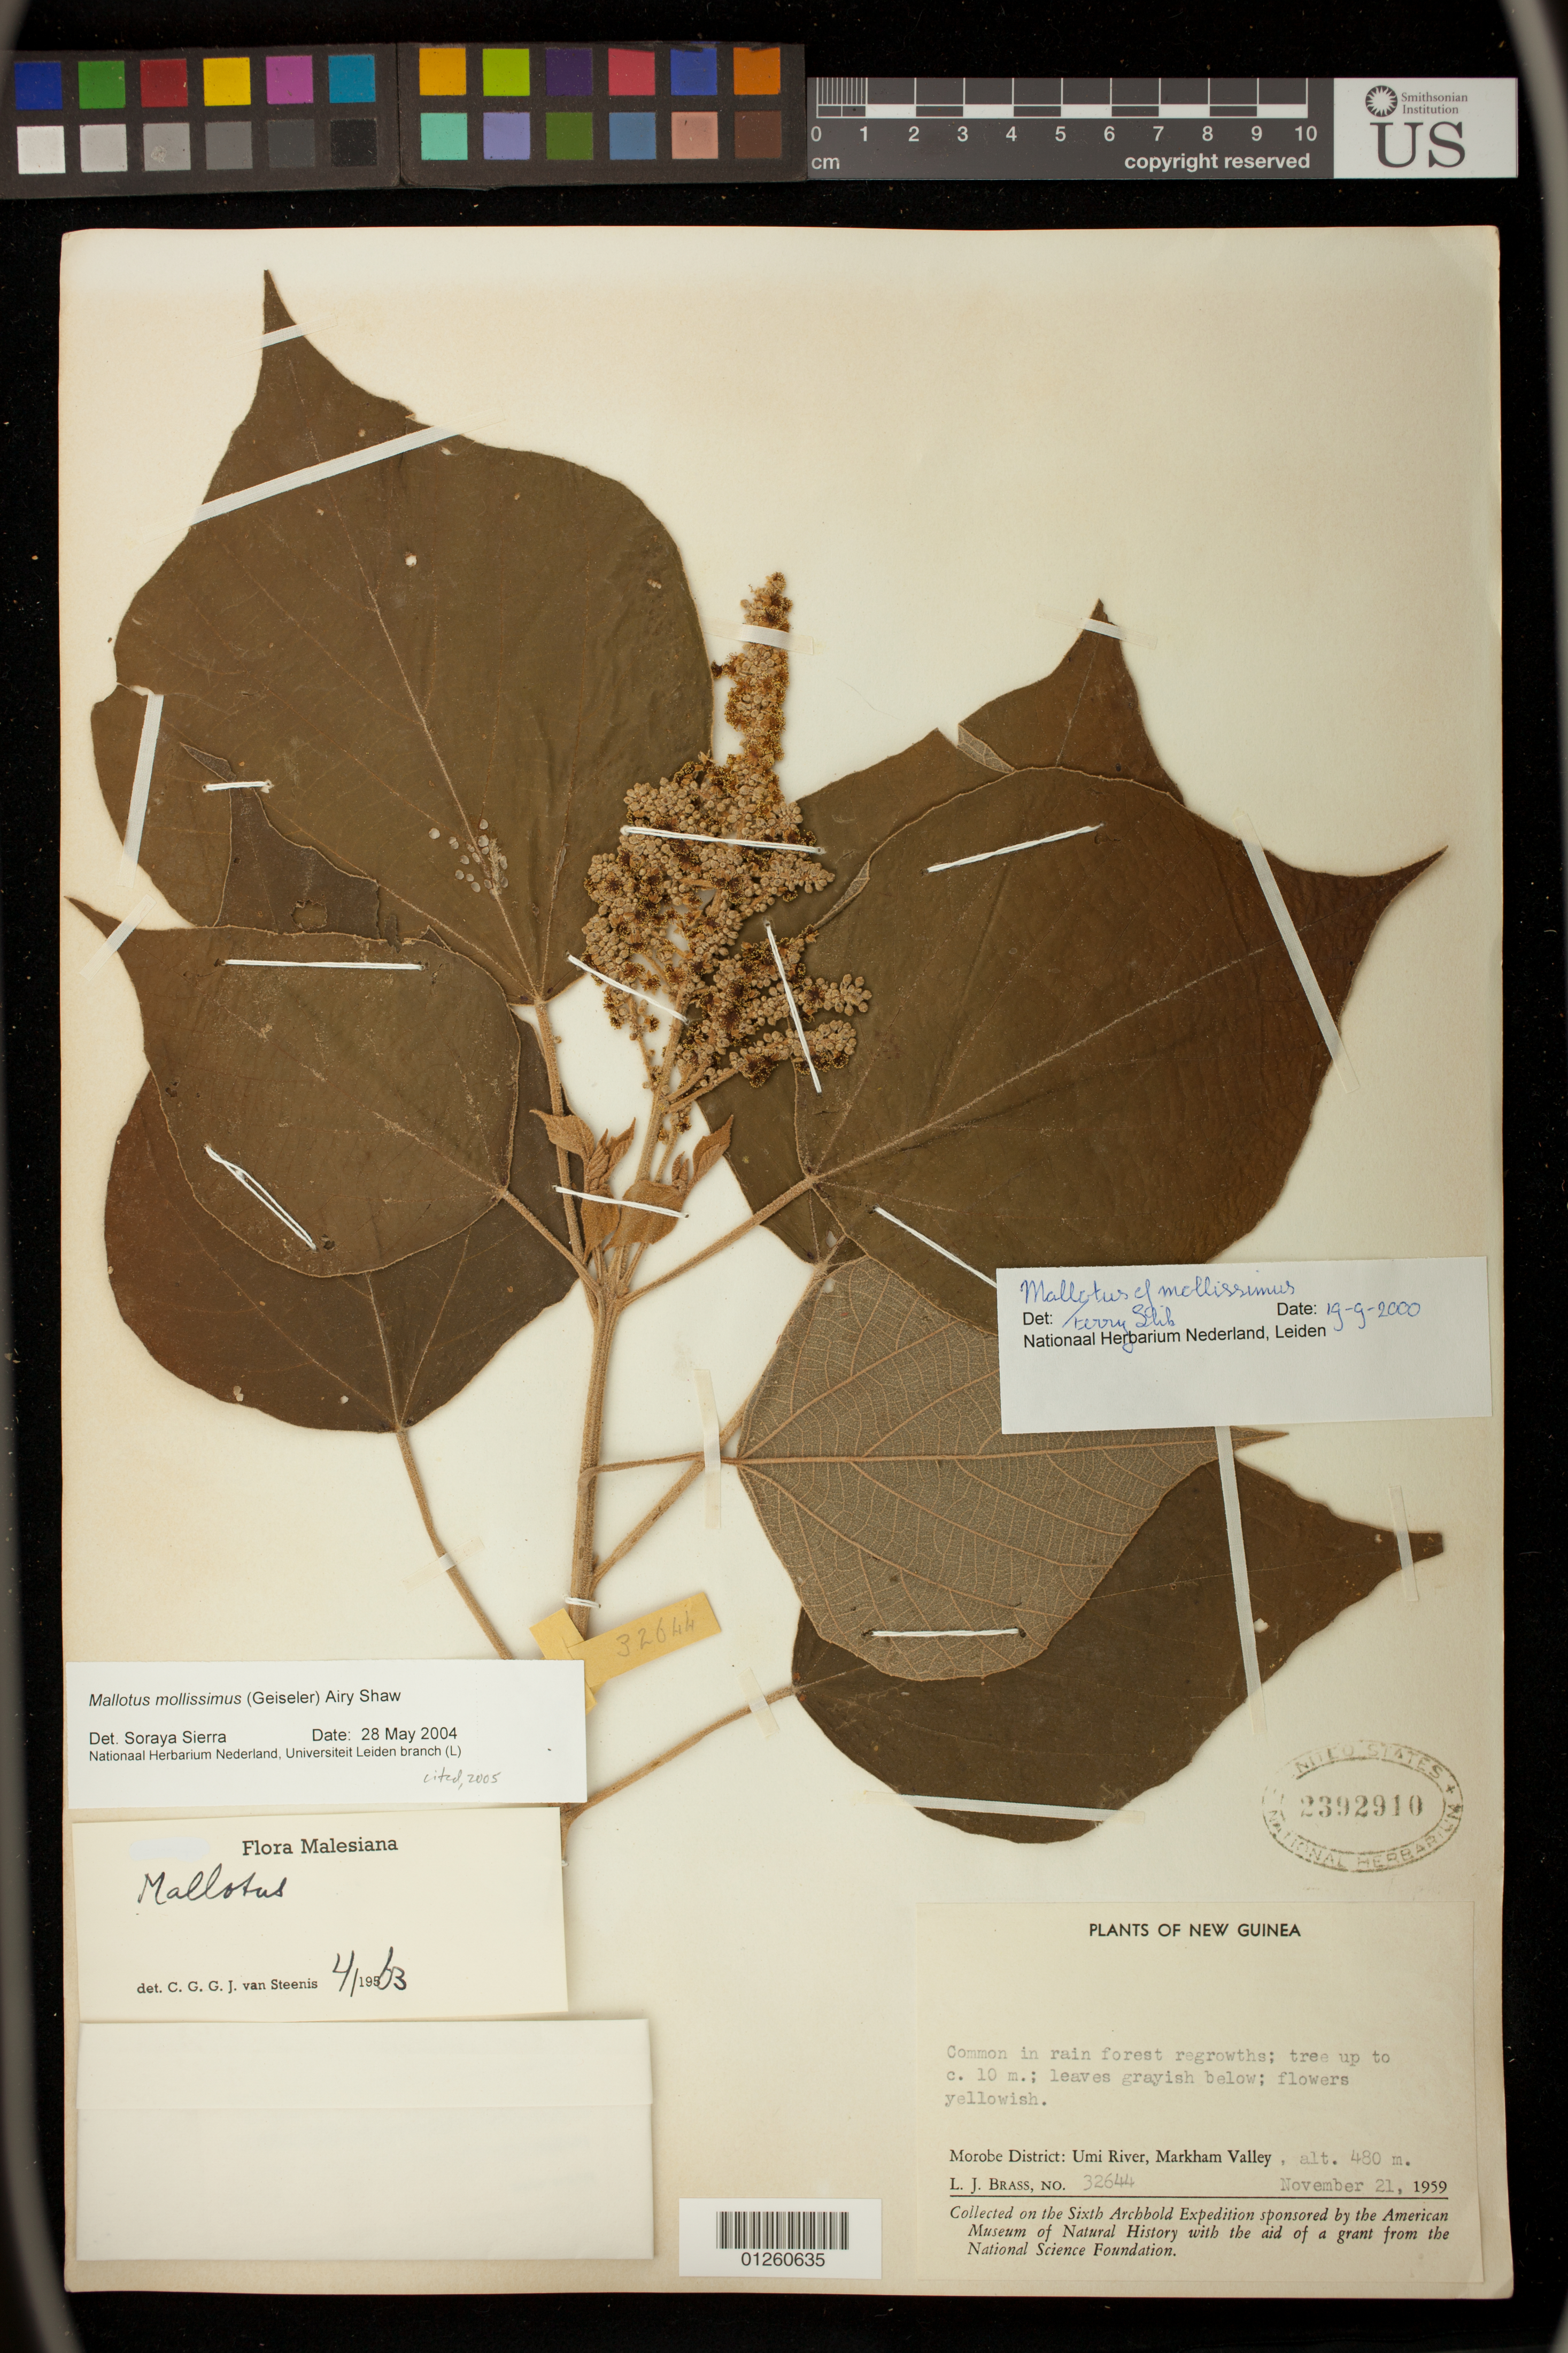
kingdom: Plantae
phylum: Tracheophyta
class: Magnoliopsida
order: Malpighiales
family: Euphorbiaceae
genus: Mallotus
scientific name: Mallotus mollissimus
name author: (Geiseler) Airy Shaw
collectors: L. J. Brass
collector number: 32644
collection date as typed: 21 Nov 1959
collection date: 1959-11-21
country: Papua New Guinea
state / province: Morobe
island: New Guinea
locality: Umi River, Markham Valley.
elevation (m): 480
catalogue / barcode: US 2392910